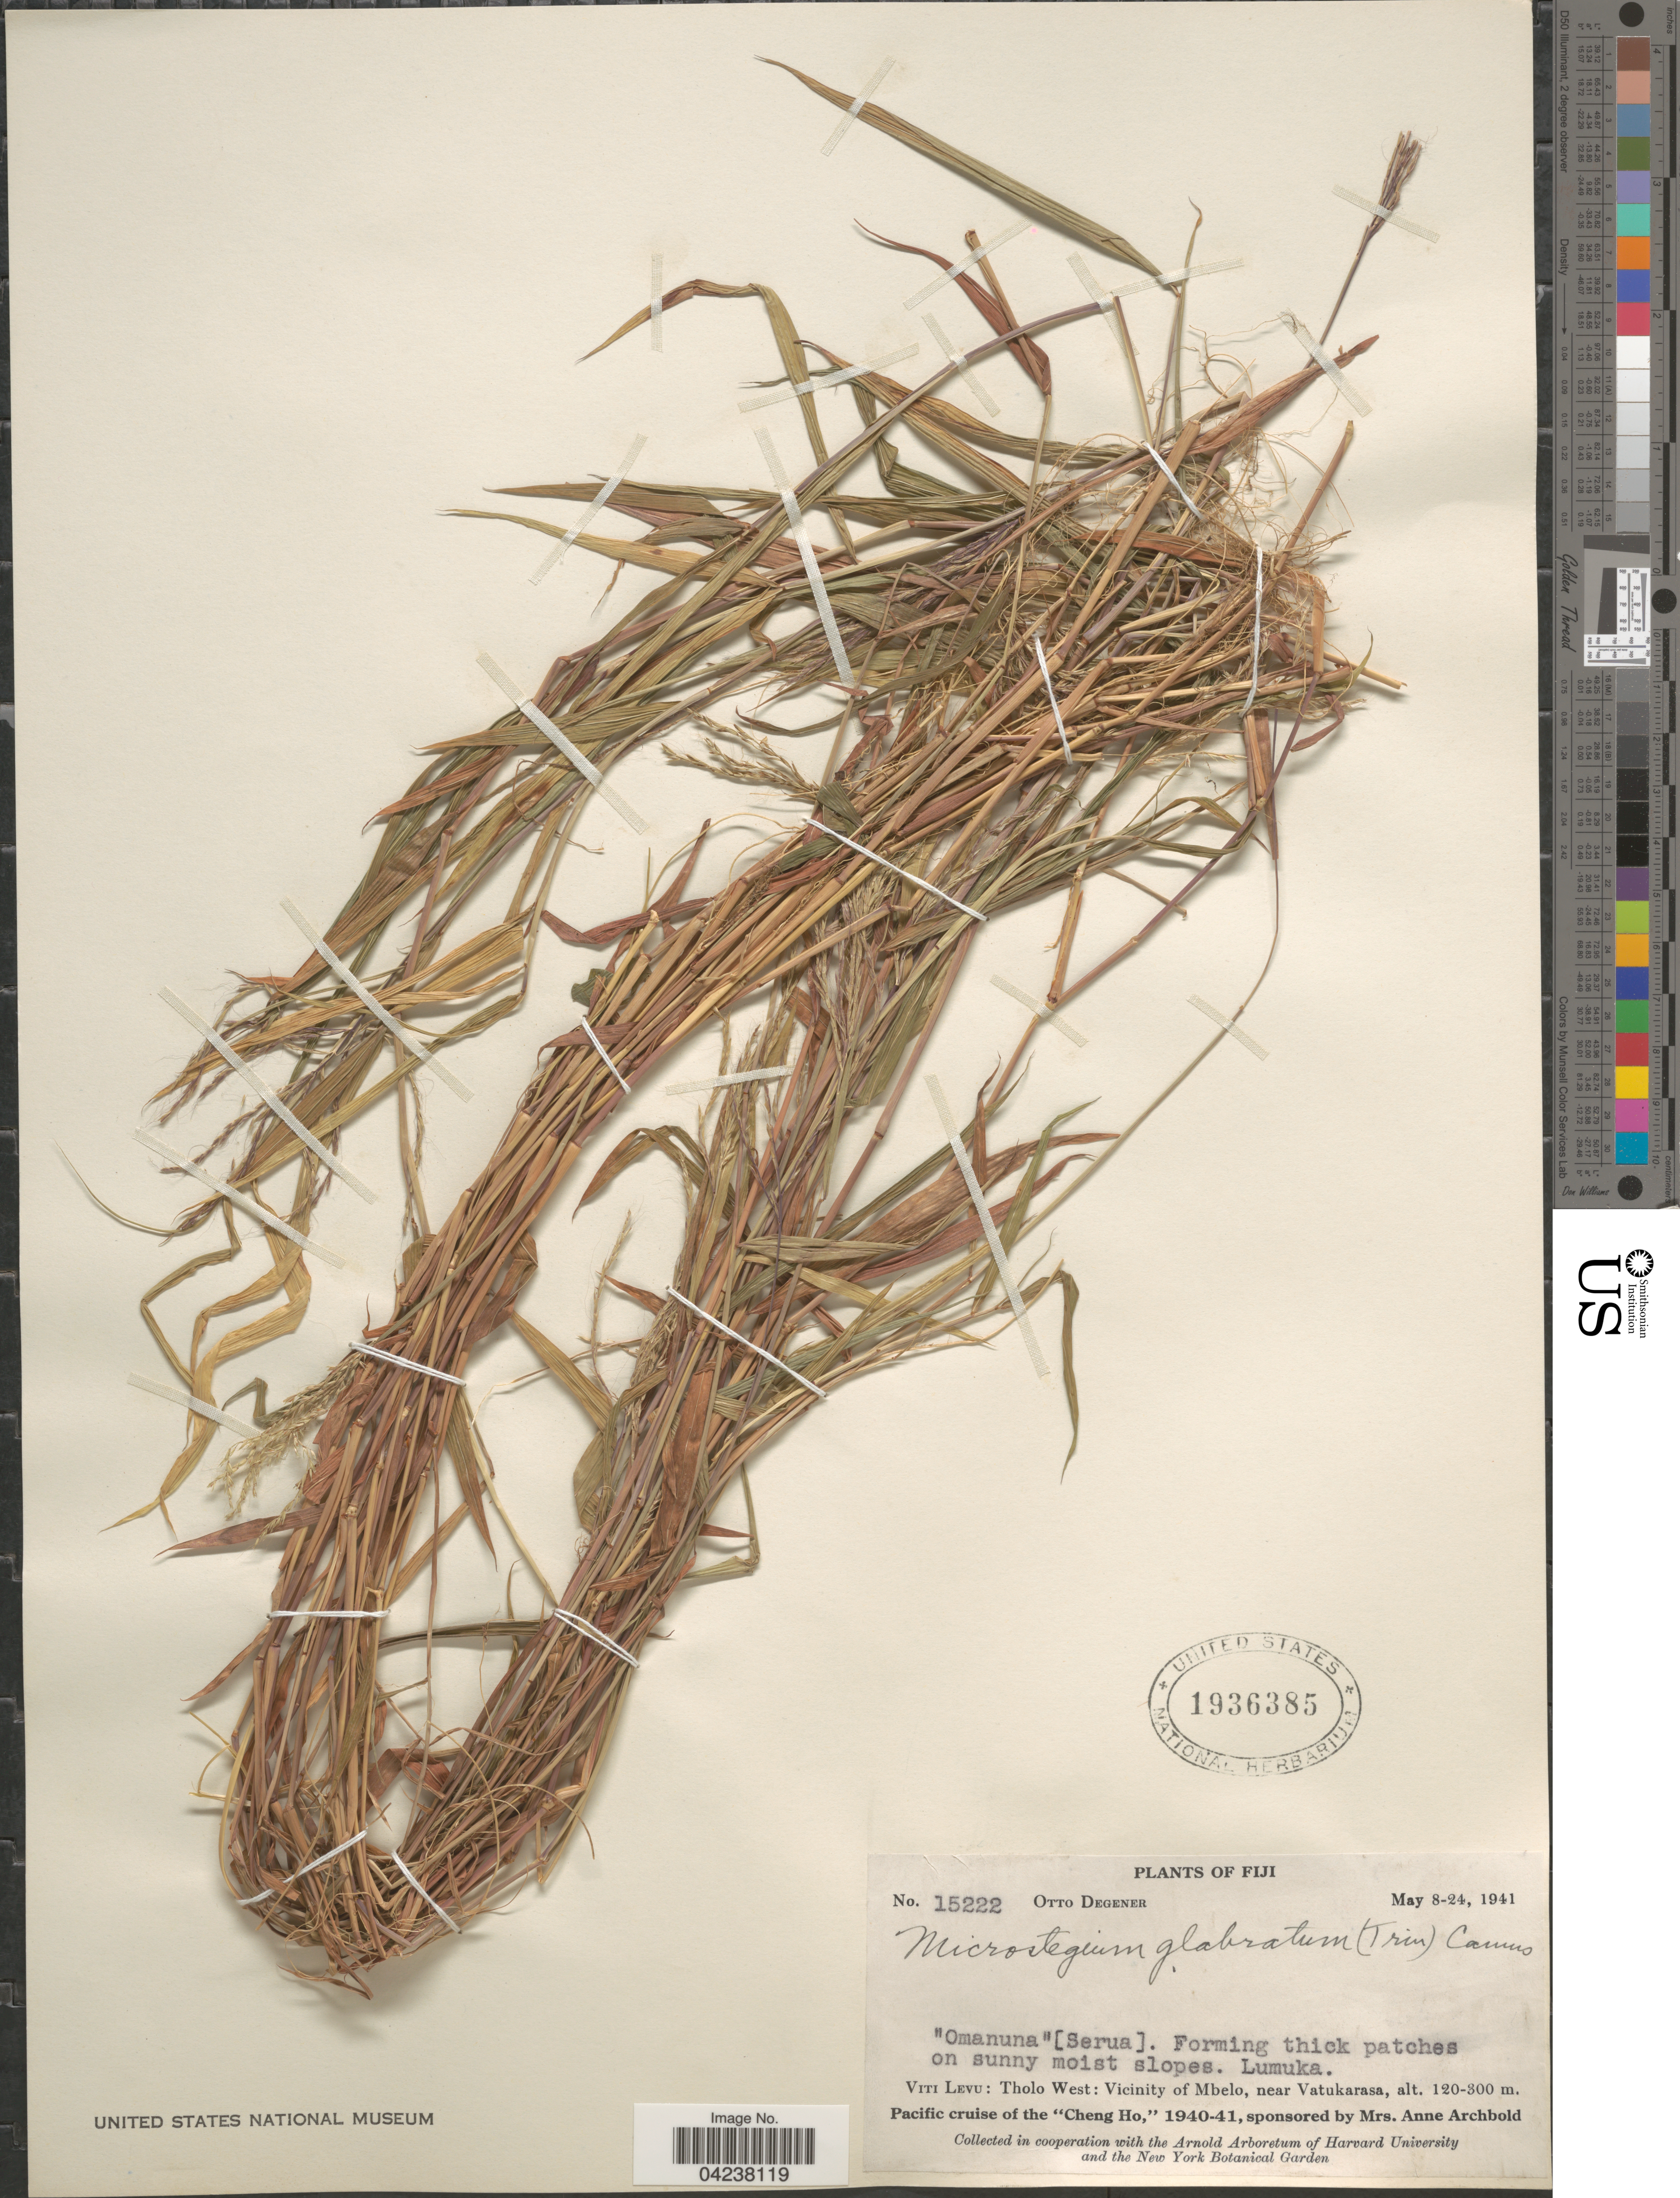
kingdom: Plantae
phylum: Tracheophyta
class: Liliopsida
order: Poales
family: Poaceae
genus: Microstegium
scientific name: Microstegium glabratum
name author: (Trin.) Camus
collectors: O. Degener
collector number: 15222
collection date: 1941-05-08/1941-05-24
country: Fiji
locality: Viti Levu: Tholo West: Vicinity of Mbelo, near Vatukarasa. Pacific cruise of the "Cheng Ho," 1940-41.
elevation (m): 120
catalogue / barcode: US 1936385